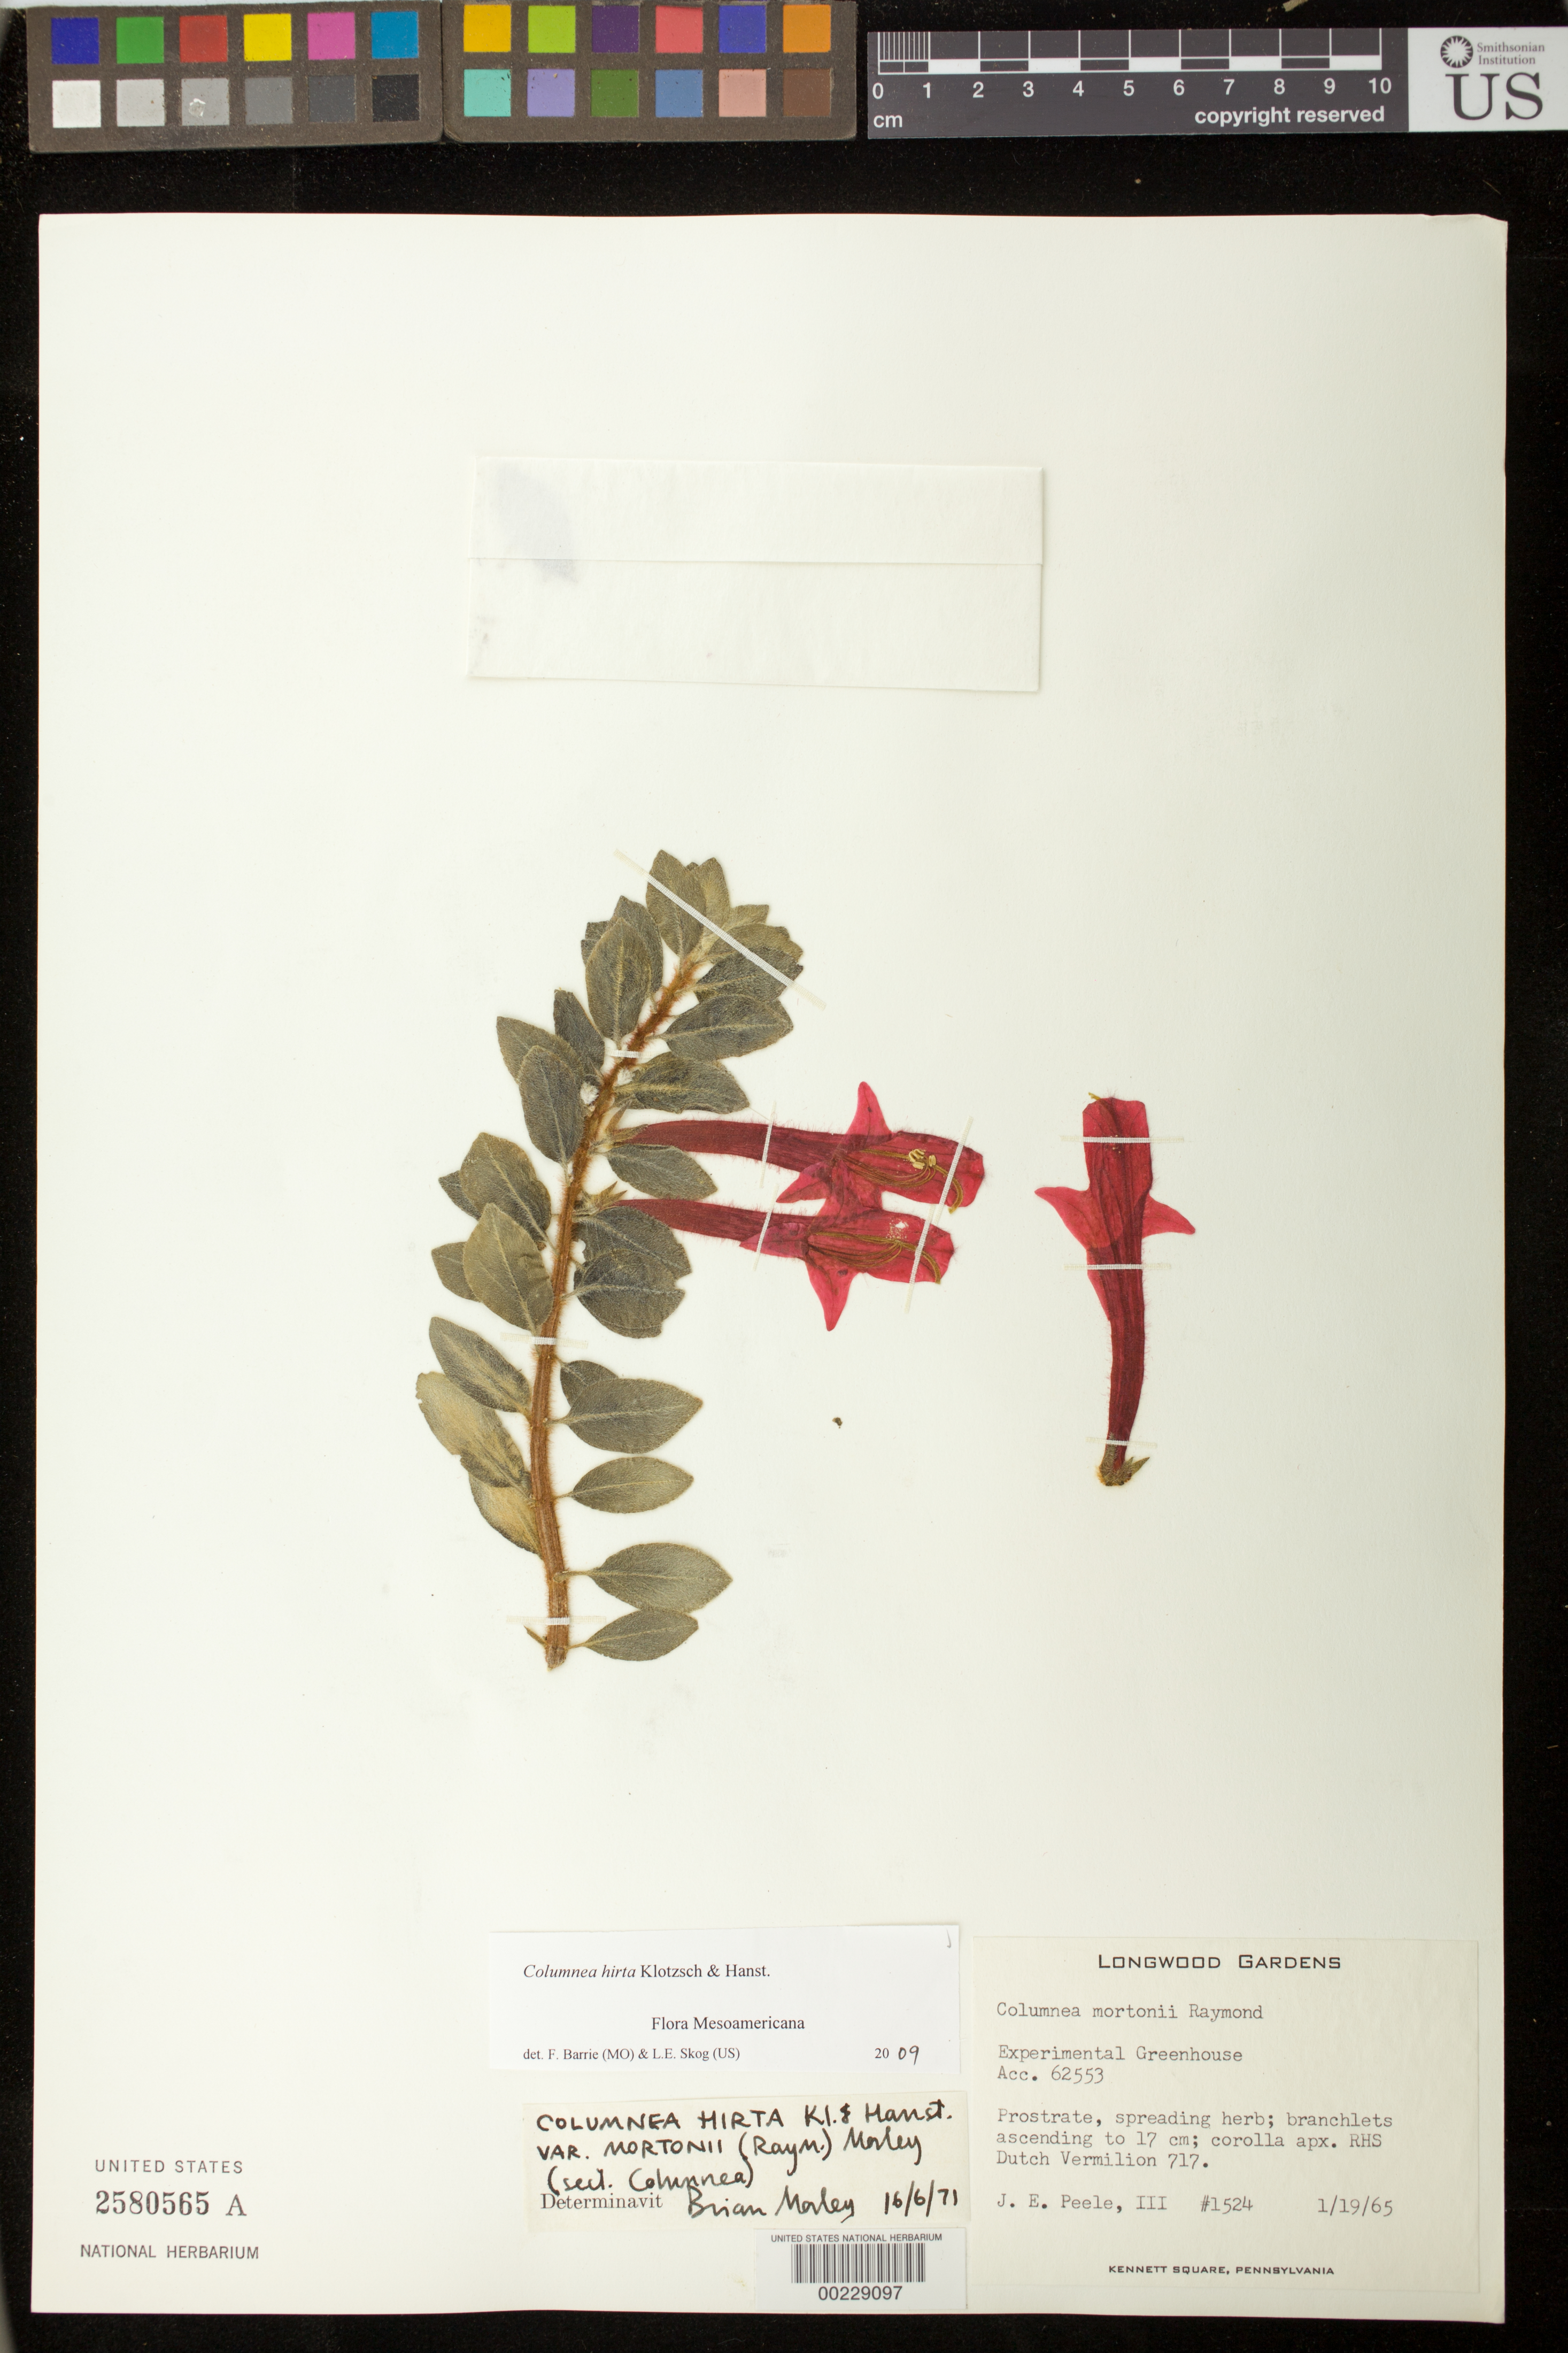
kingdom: Plantae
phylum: Tracheophyta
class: Magnoliopsida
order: Lamiales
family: Gesneriaceae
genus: Columnea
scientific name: Columnea hirta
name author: Klotzsch & Hanst.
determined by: Barrie, F. R.; Skog, Laurence E.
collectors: J. Peele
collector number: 1524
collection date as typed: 19 Jan 1965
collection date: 1965-01-19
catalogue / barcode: US 2580565A